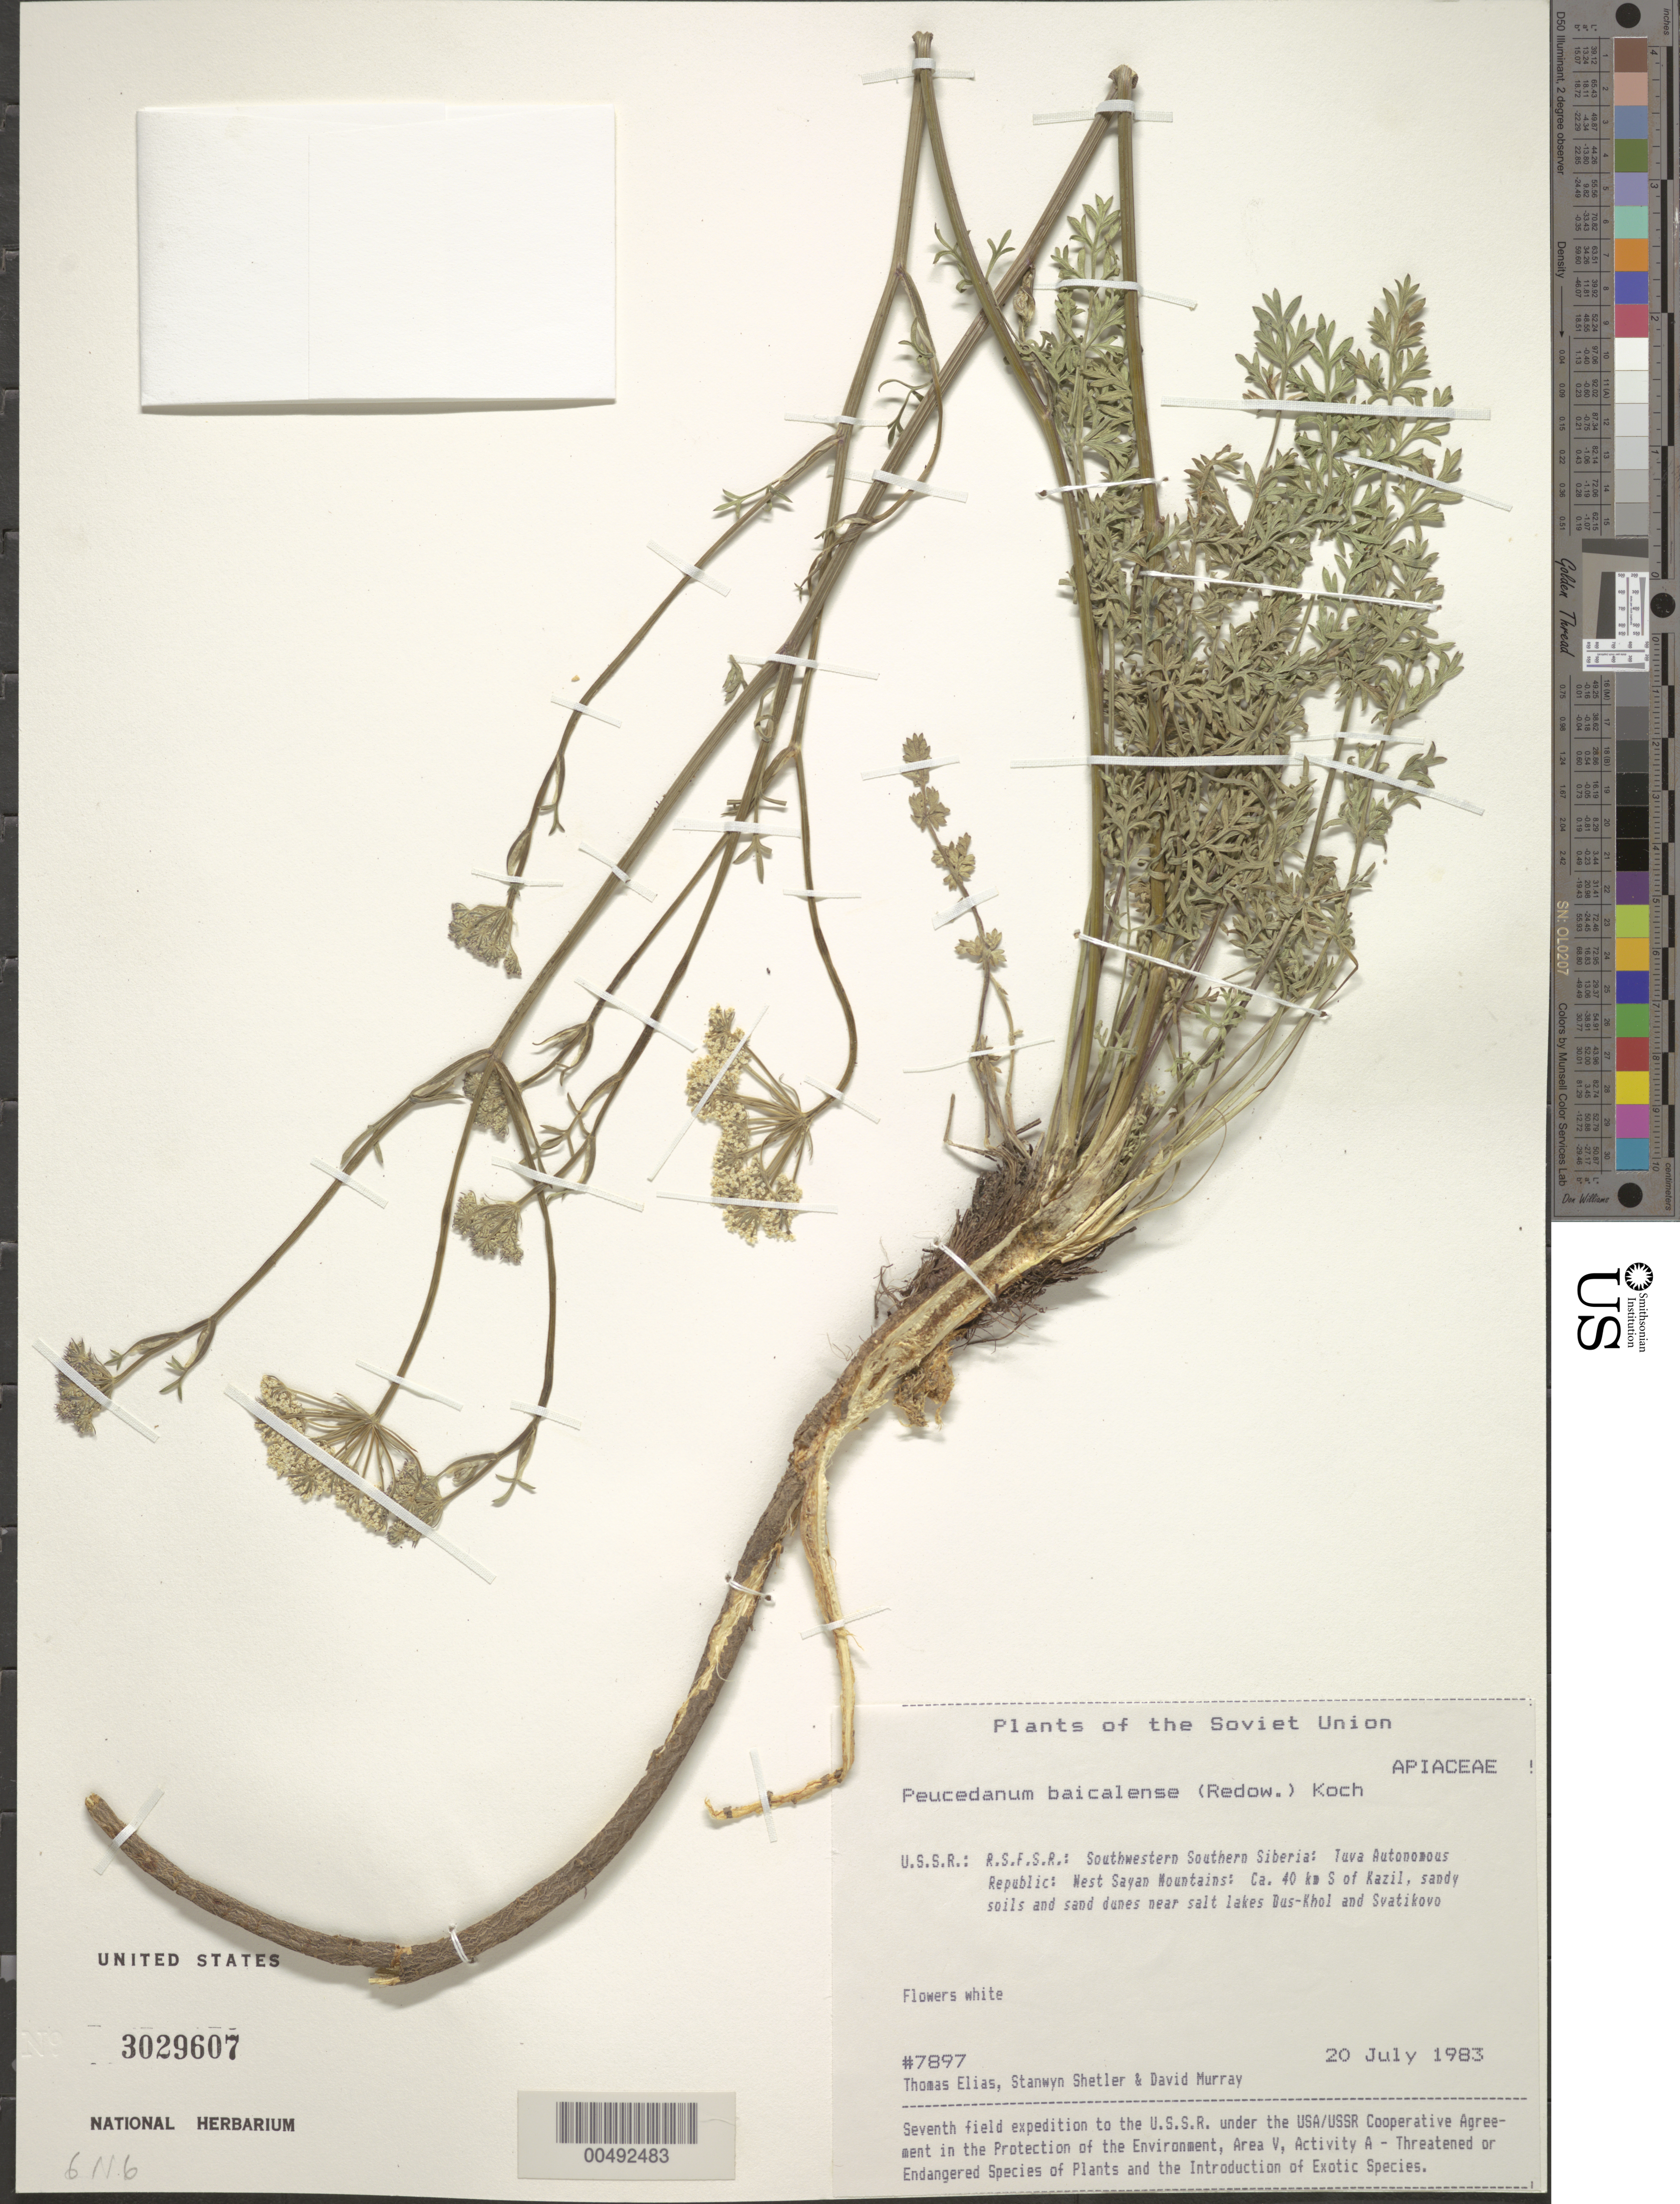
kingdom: Plantae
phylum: Tracheophyta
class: Magnoliopsida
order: Apiales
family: Apiaceae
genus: Peucedanum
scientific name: Peucedanum baicalense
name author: (Redowsky ex Willd.) W.D.J. Koch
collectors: T. Elias, S. Shetler & D. F. Murray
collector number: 7897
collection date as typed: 20 Jul 1983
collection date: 1983-07-20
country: Russian Federation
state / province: Tuva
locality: West Sayan Mountains, ca. 40 km S of Kazil [Kyzyl], near salt lakes Dus-Khol and Svatikovo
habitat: sandy soils and sand dunes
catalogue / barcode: US 3029607